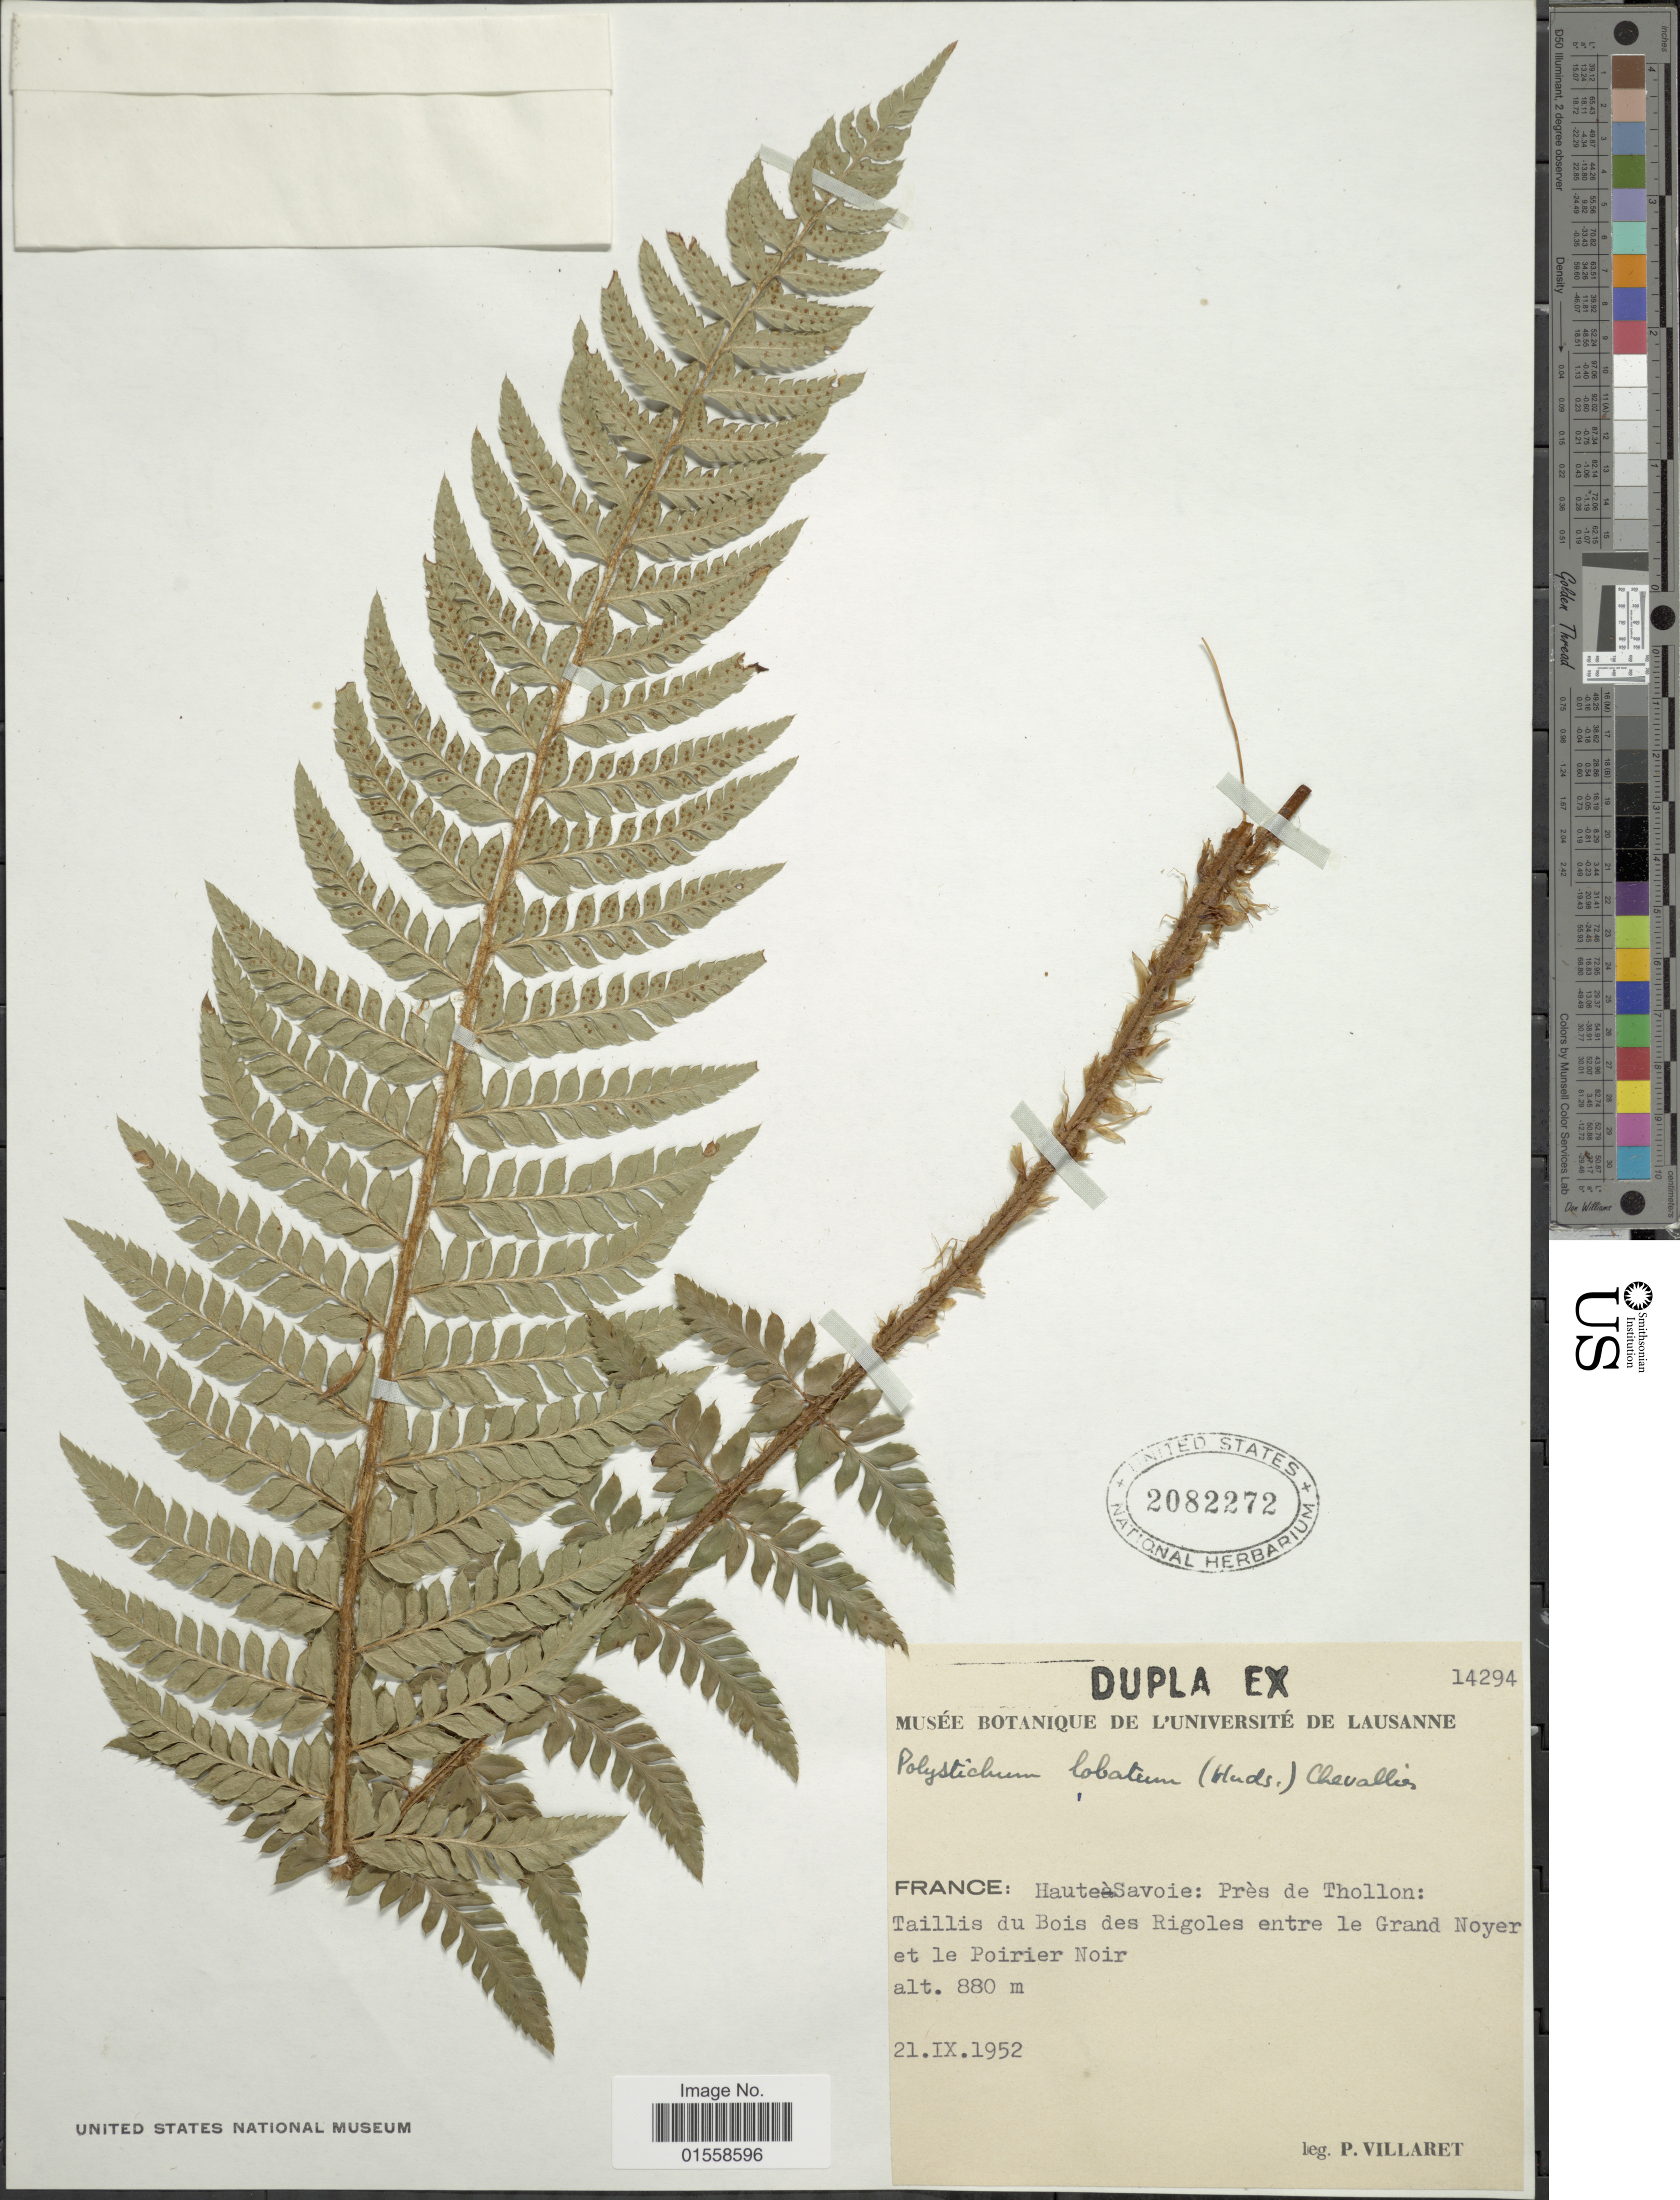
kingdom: Plantae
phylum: Tracheophyta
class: Polypodiopsida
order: Polypodiales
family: Dryopteridaceae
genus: Polystichum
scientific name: Polystichum aculeatum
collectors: P. Villaret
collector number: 14294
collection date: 1952-09-21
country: France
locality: France: Hautes Savoie: Pres de Thollon: Tallis du Bois des Rigoles entre le Grand Noyer et le Poirier Noir.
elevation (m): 880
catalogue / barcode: US 2082272